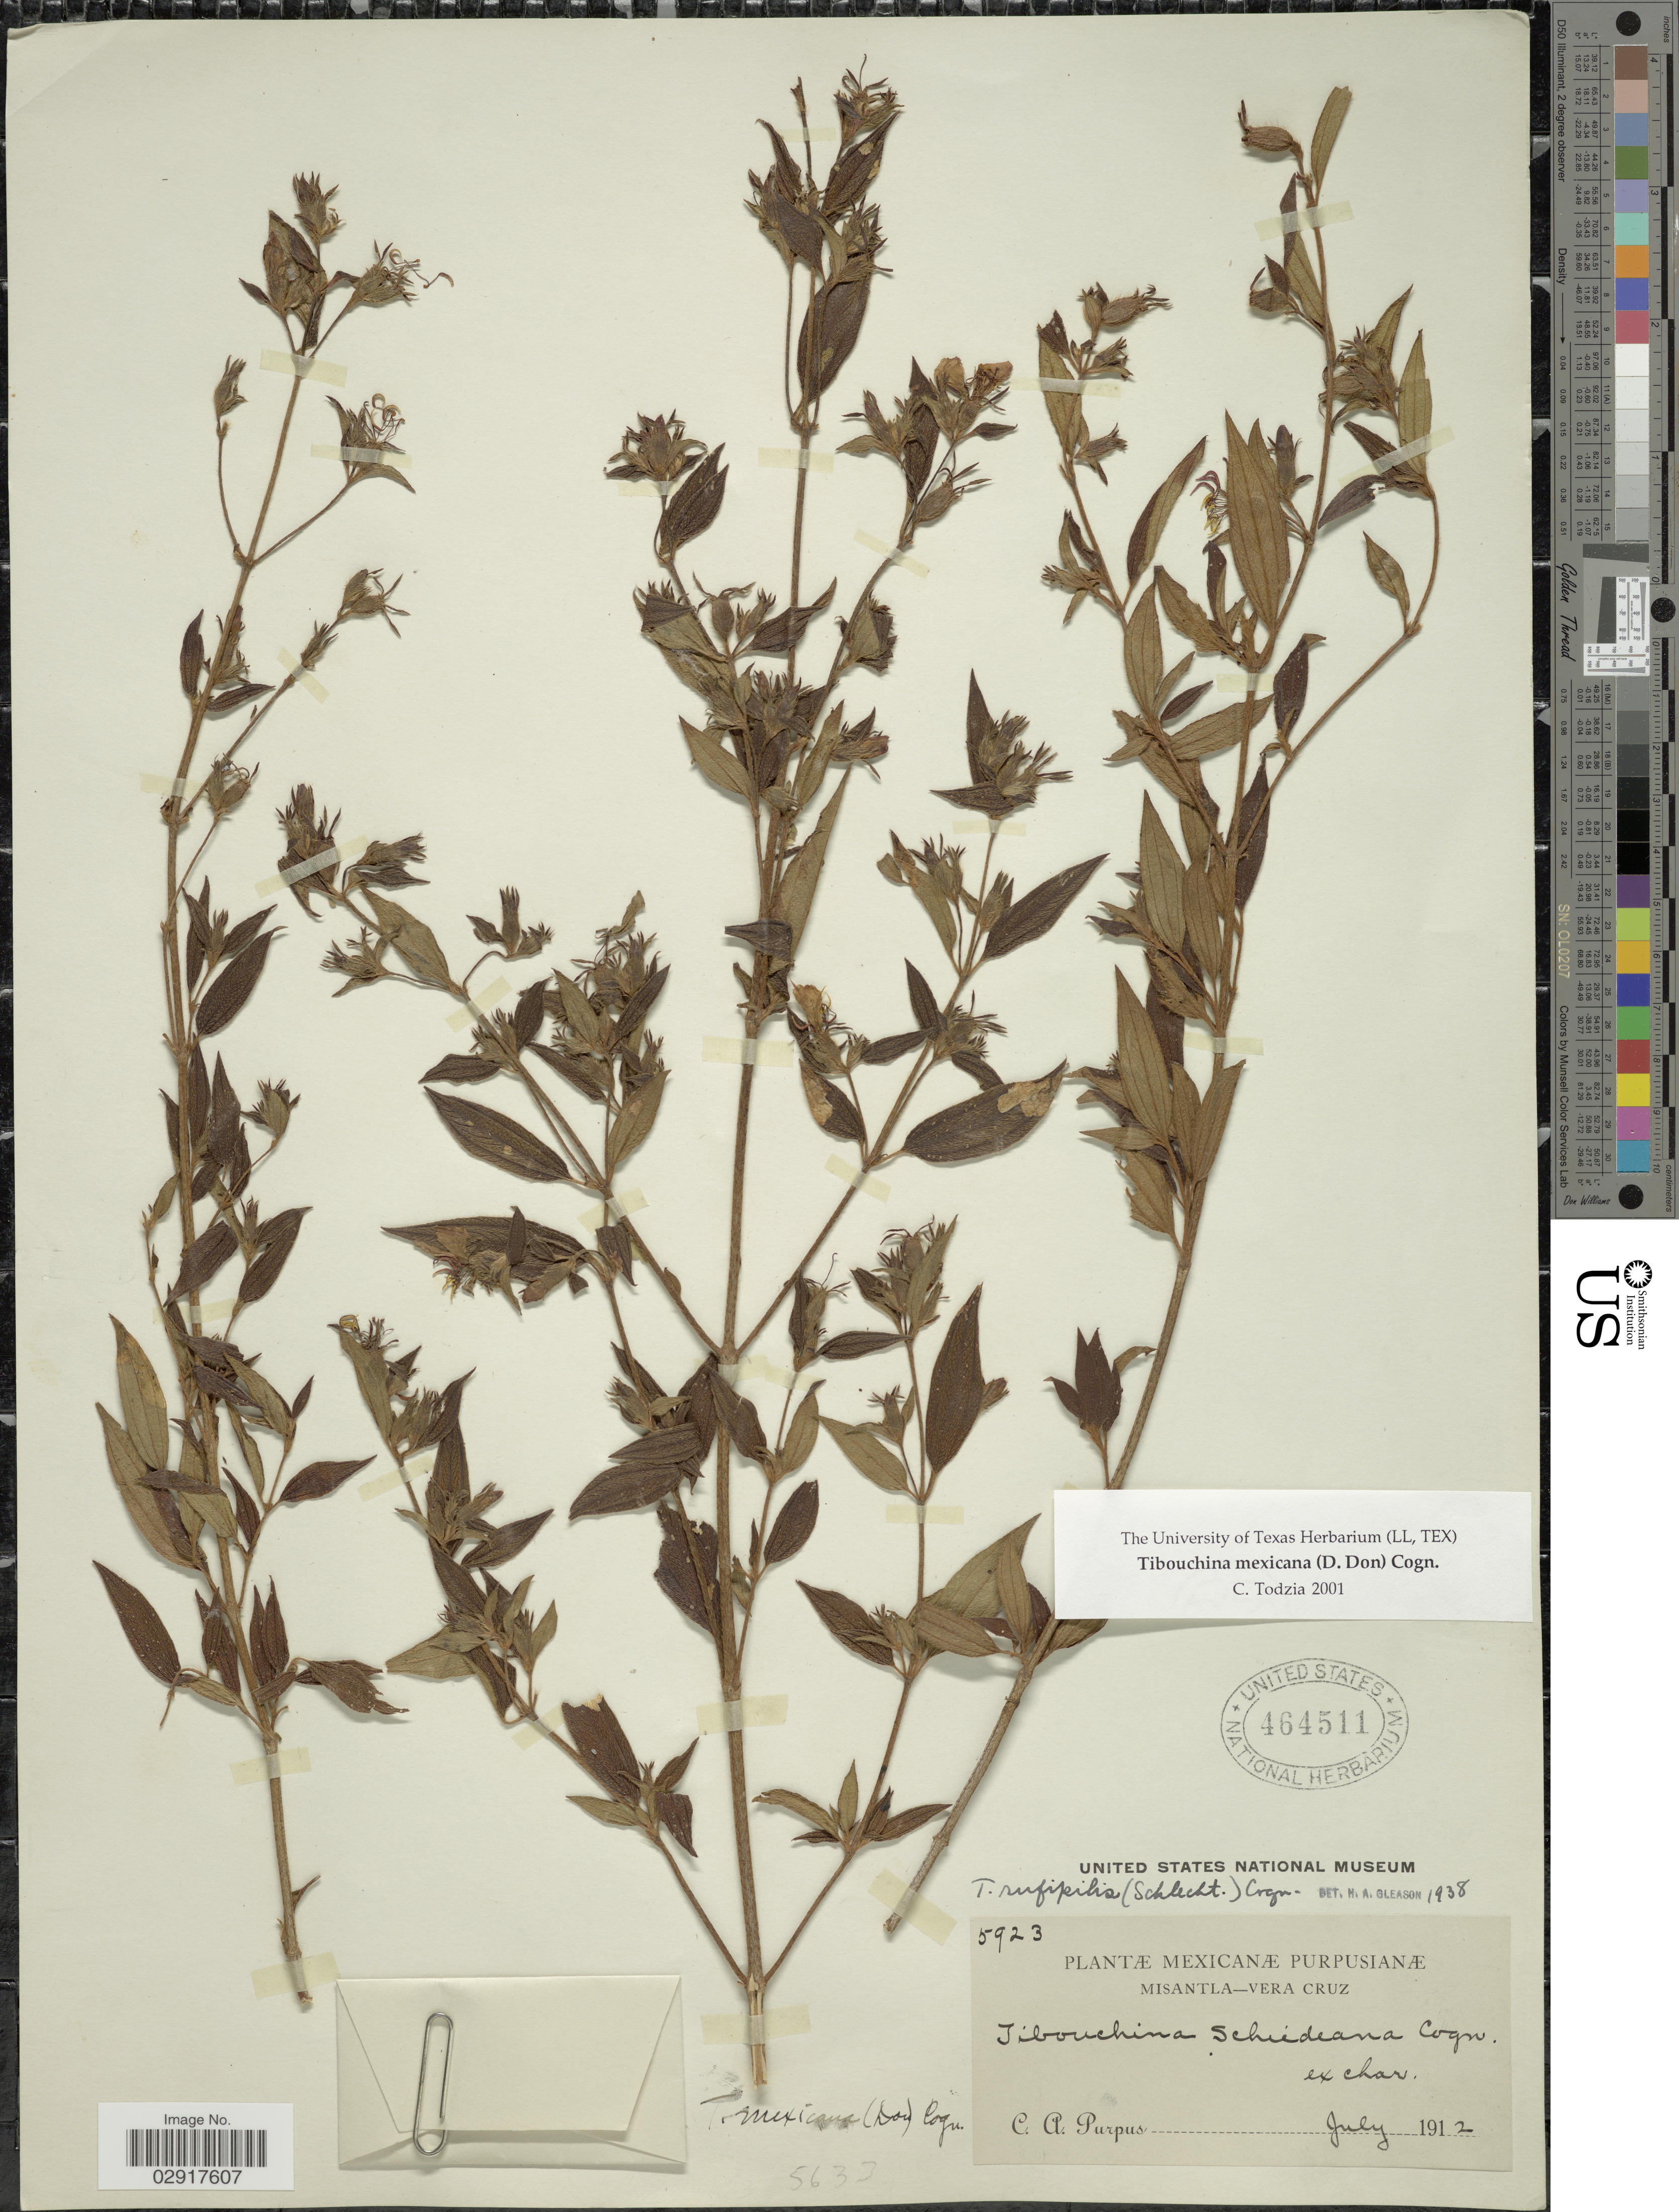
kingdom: Plantae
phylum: Tracheophyta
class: Magnoliopsida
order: Myrtales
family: Melastomataceae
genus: Chaetogastra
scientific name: Chaetogastra tortuosa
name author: (Bonpl.) DC.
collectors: C. A. Purpus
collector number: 5923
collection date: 1912-07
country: Mexico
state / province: Veracruz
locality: Mexicanae. Misantla- Vera Cruz.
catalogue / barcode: US 464511